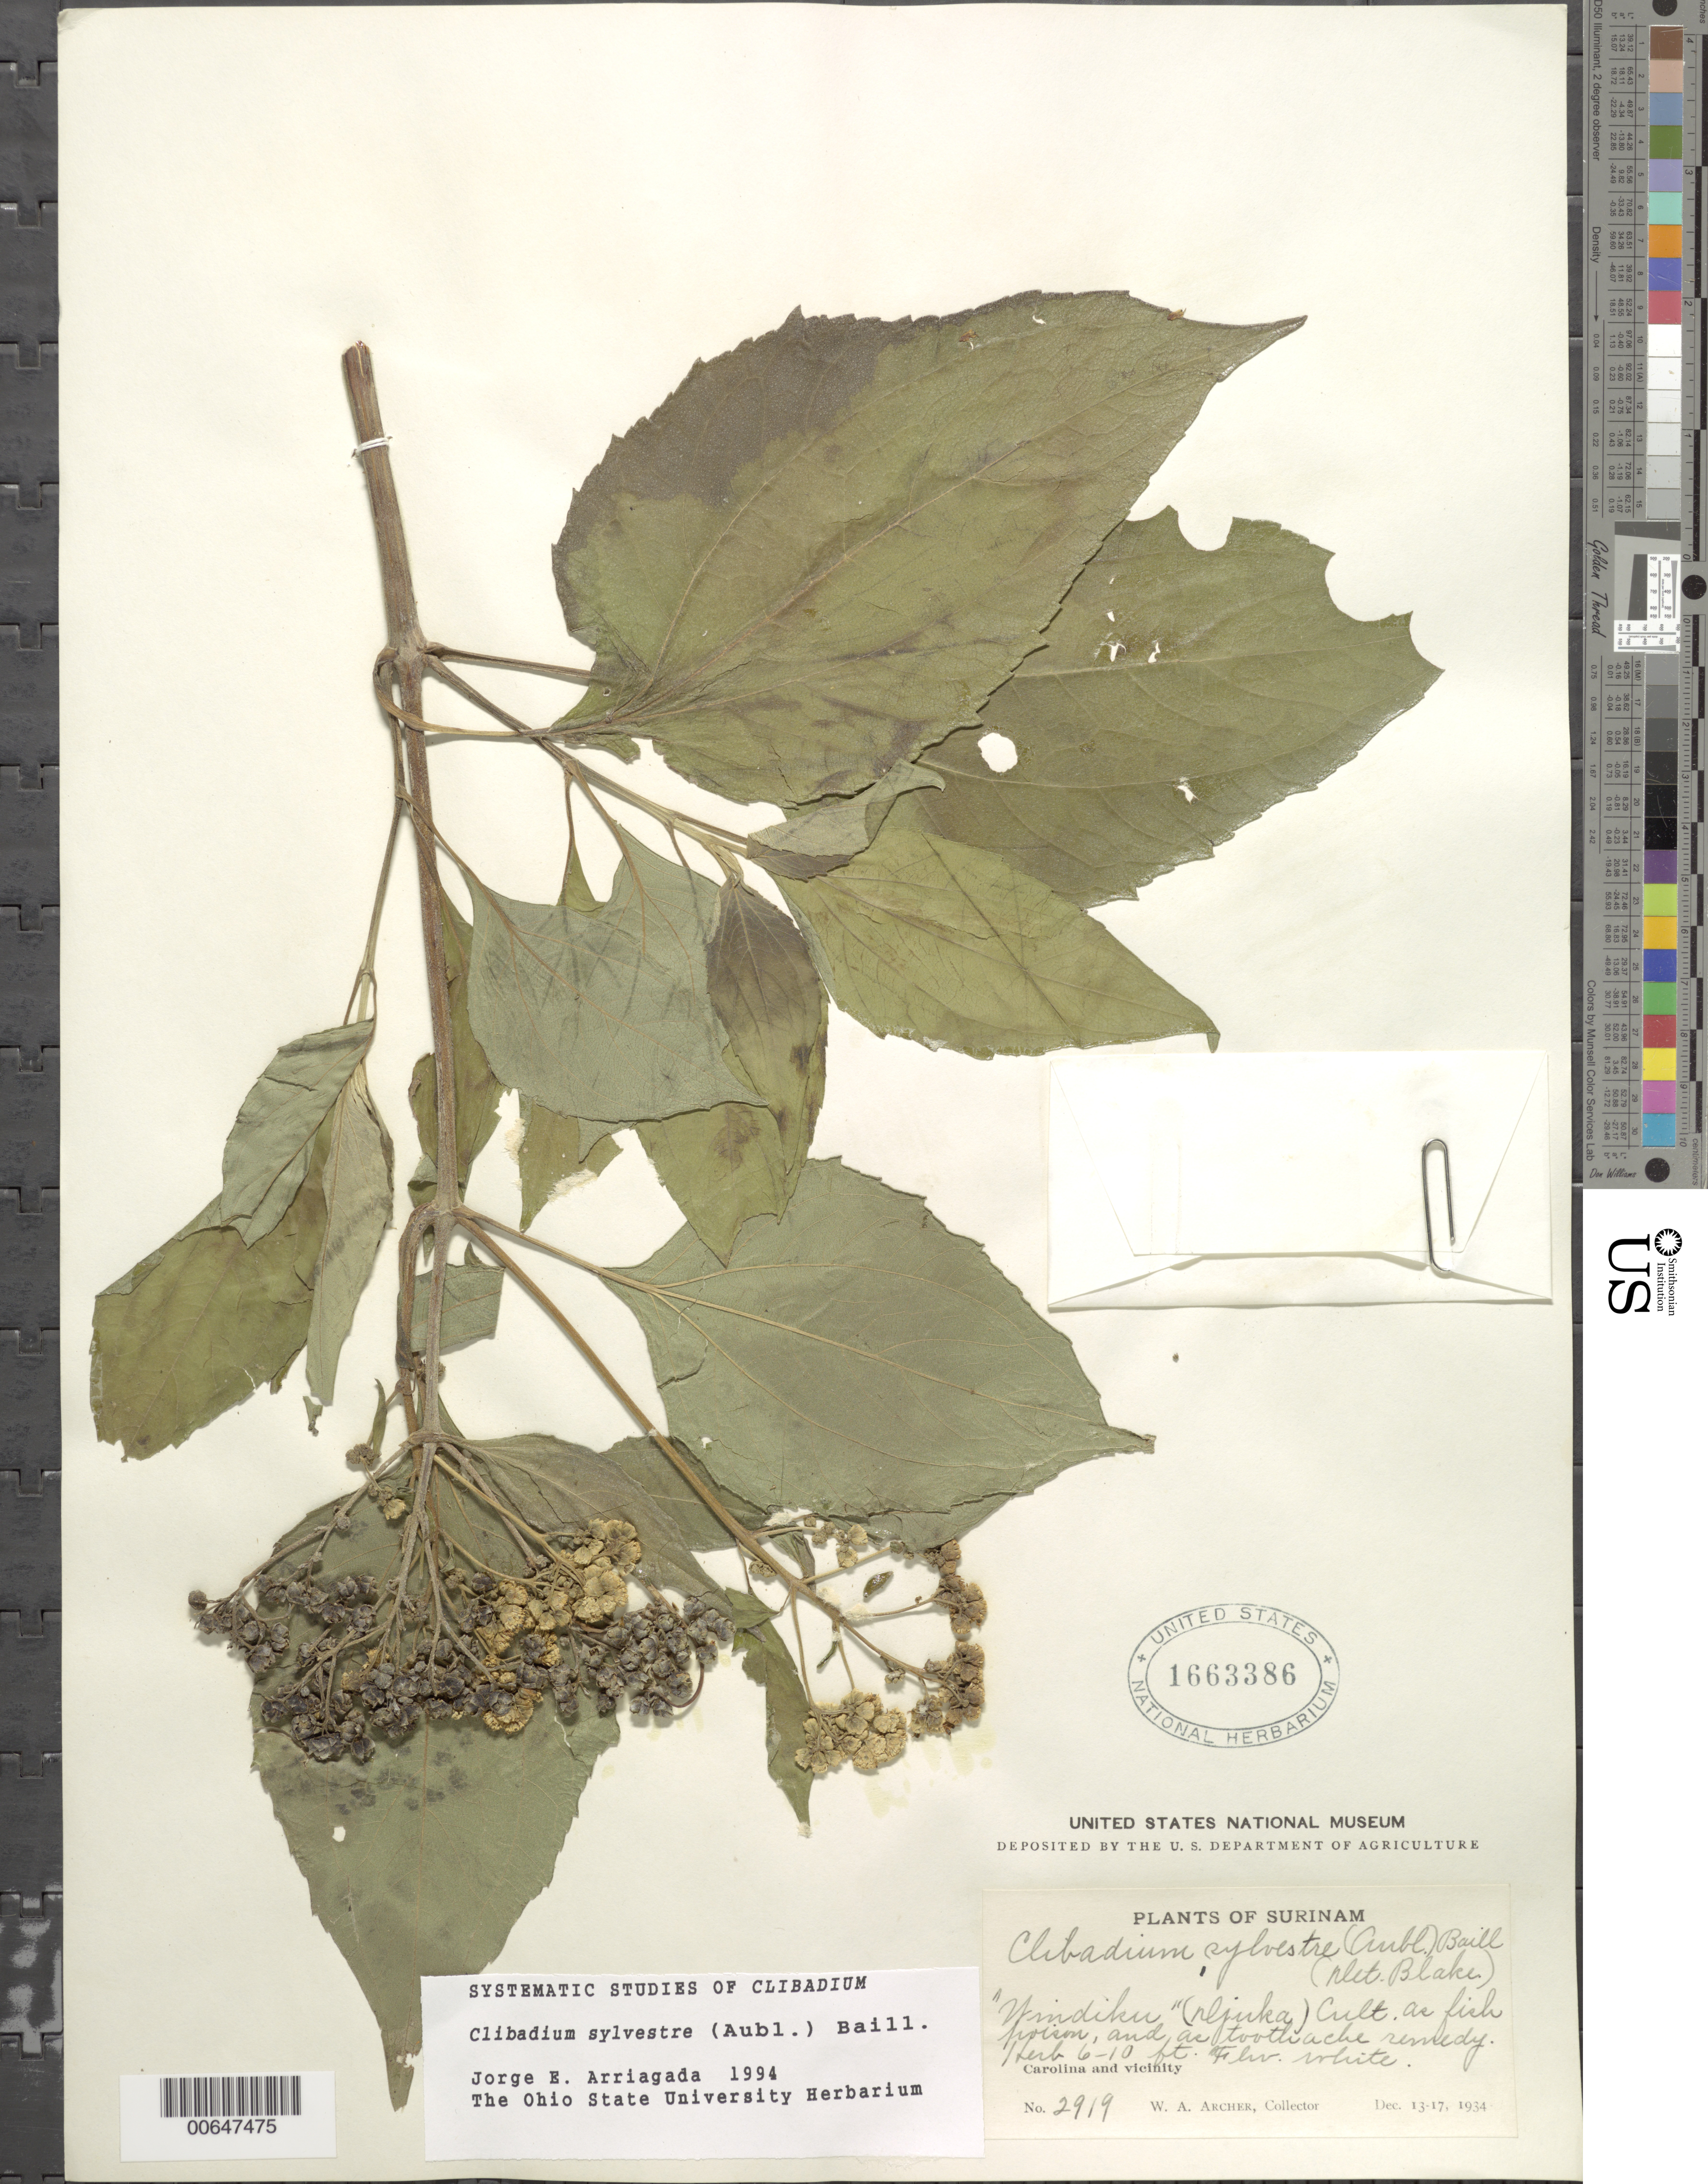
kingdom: Plantae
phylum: Tracheophyta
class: Magnoliopsida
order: Asterales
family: Asteraceae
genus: Clibadium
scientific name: Clibadium sylvestre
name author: (Aubl.) Baill.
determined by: Arriagada, J. E.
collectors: W. A. Archer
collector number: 2919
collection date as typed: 13-Dec-34 to 17-Dec-34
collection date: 1934-12-13/1934-12-17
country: Suriname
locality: Carolina and vicinity, Surinam River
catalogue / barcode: US 1663386